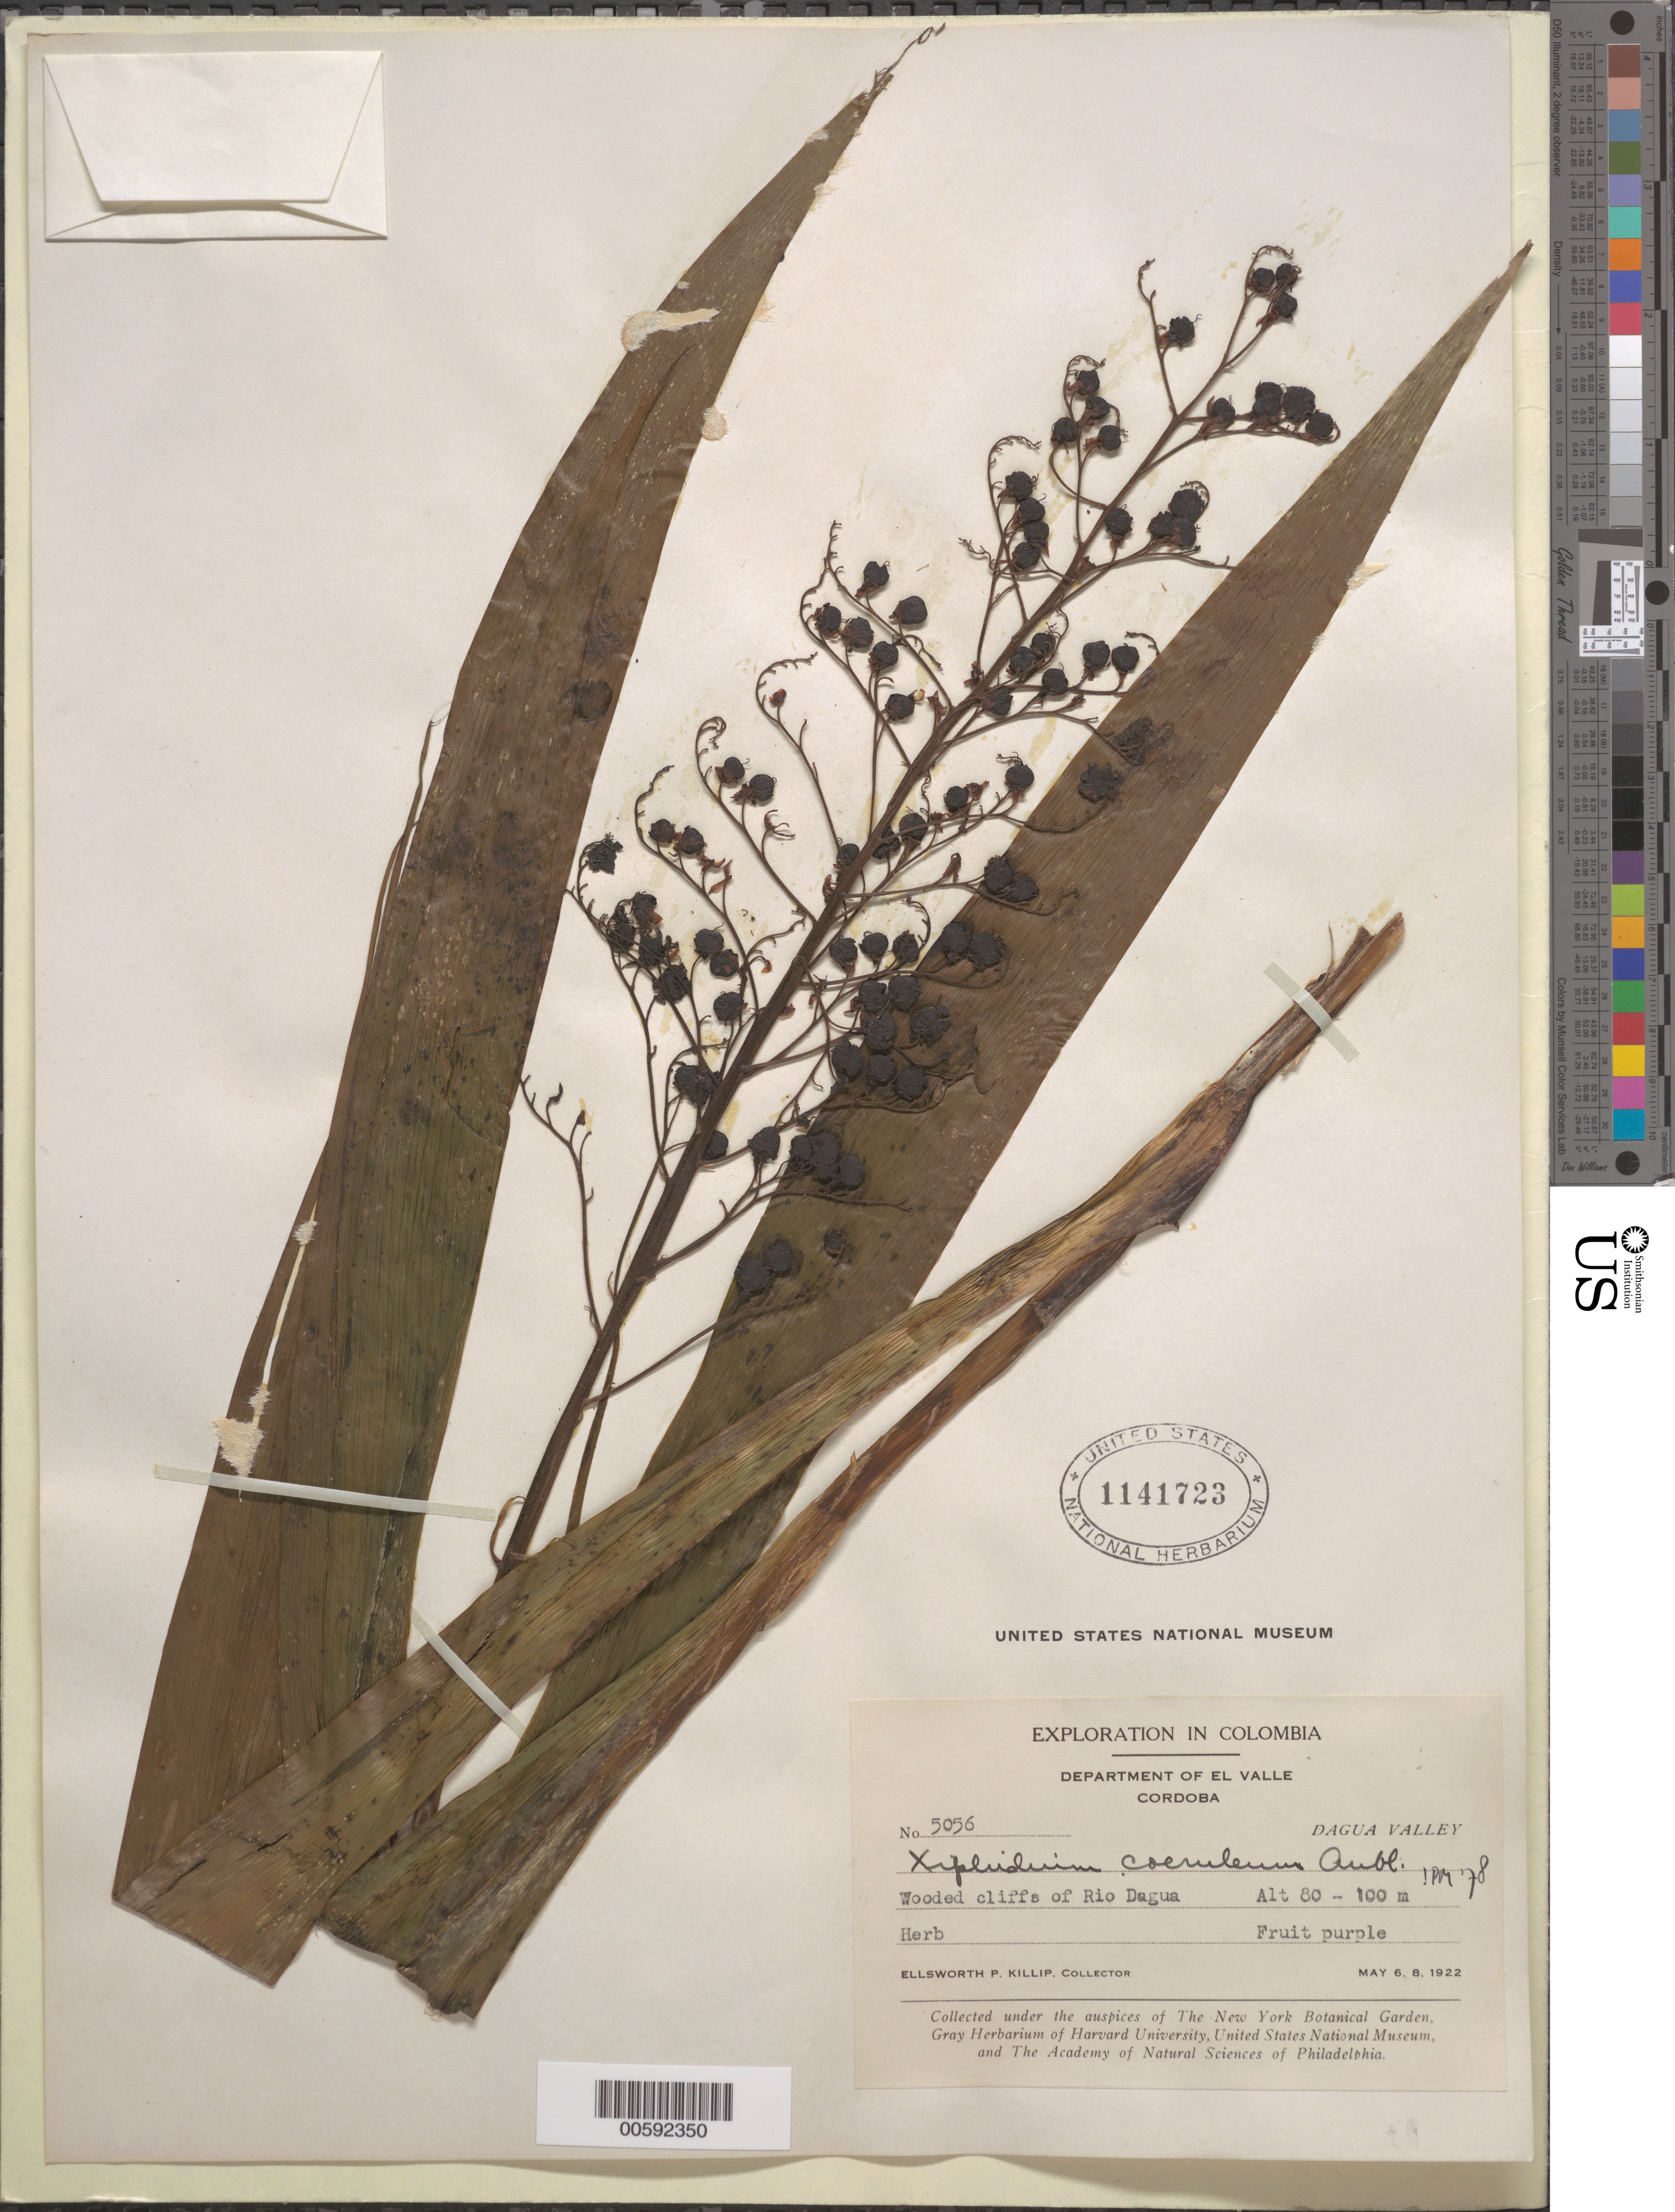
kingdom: Plantae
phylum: Tracheophyta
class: Liliopsida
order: Commelinales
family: Haemodoraceae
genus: Xiphidium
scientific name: Xiphidium caeruleum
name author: Aubl.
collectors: E. P. Killip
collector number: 5056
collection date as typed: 06 May 1922 and 08 May 1922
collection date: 1922-05-06,1922-05-08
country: Colombia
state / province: Valle del Cauca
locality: Cordoba, Rio Dagua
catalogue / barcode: US 1141723